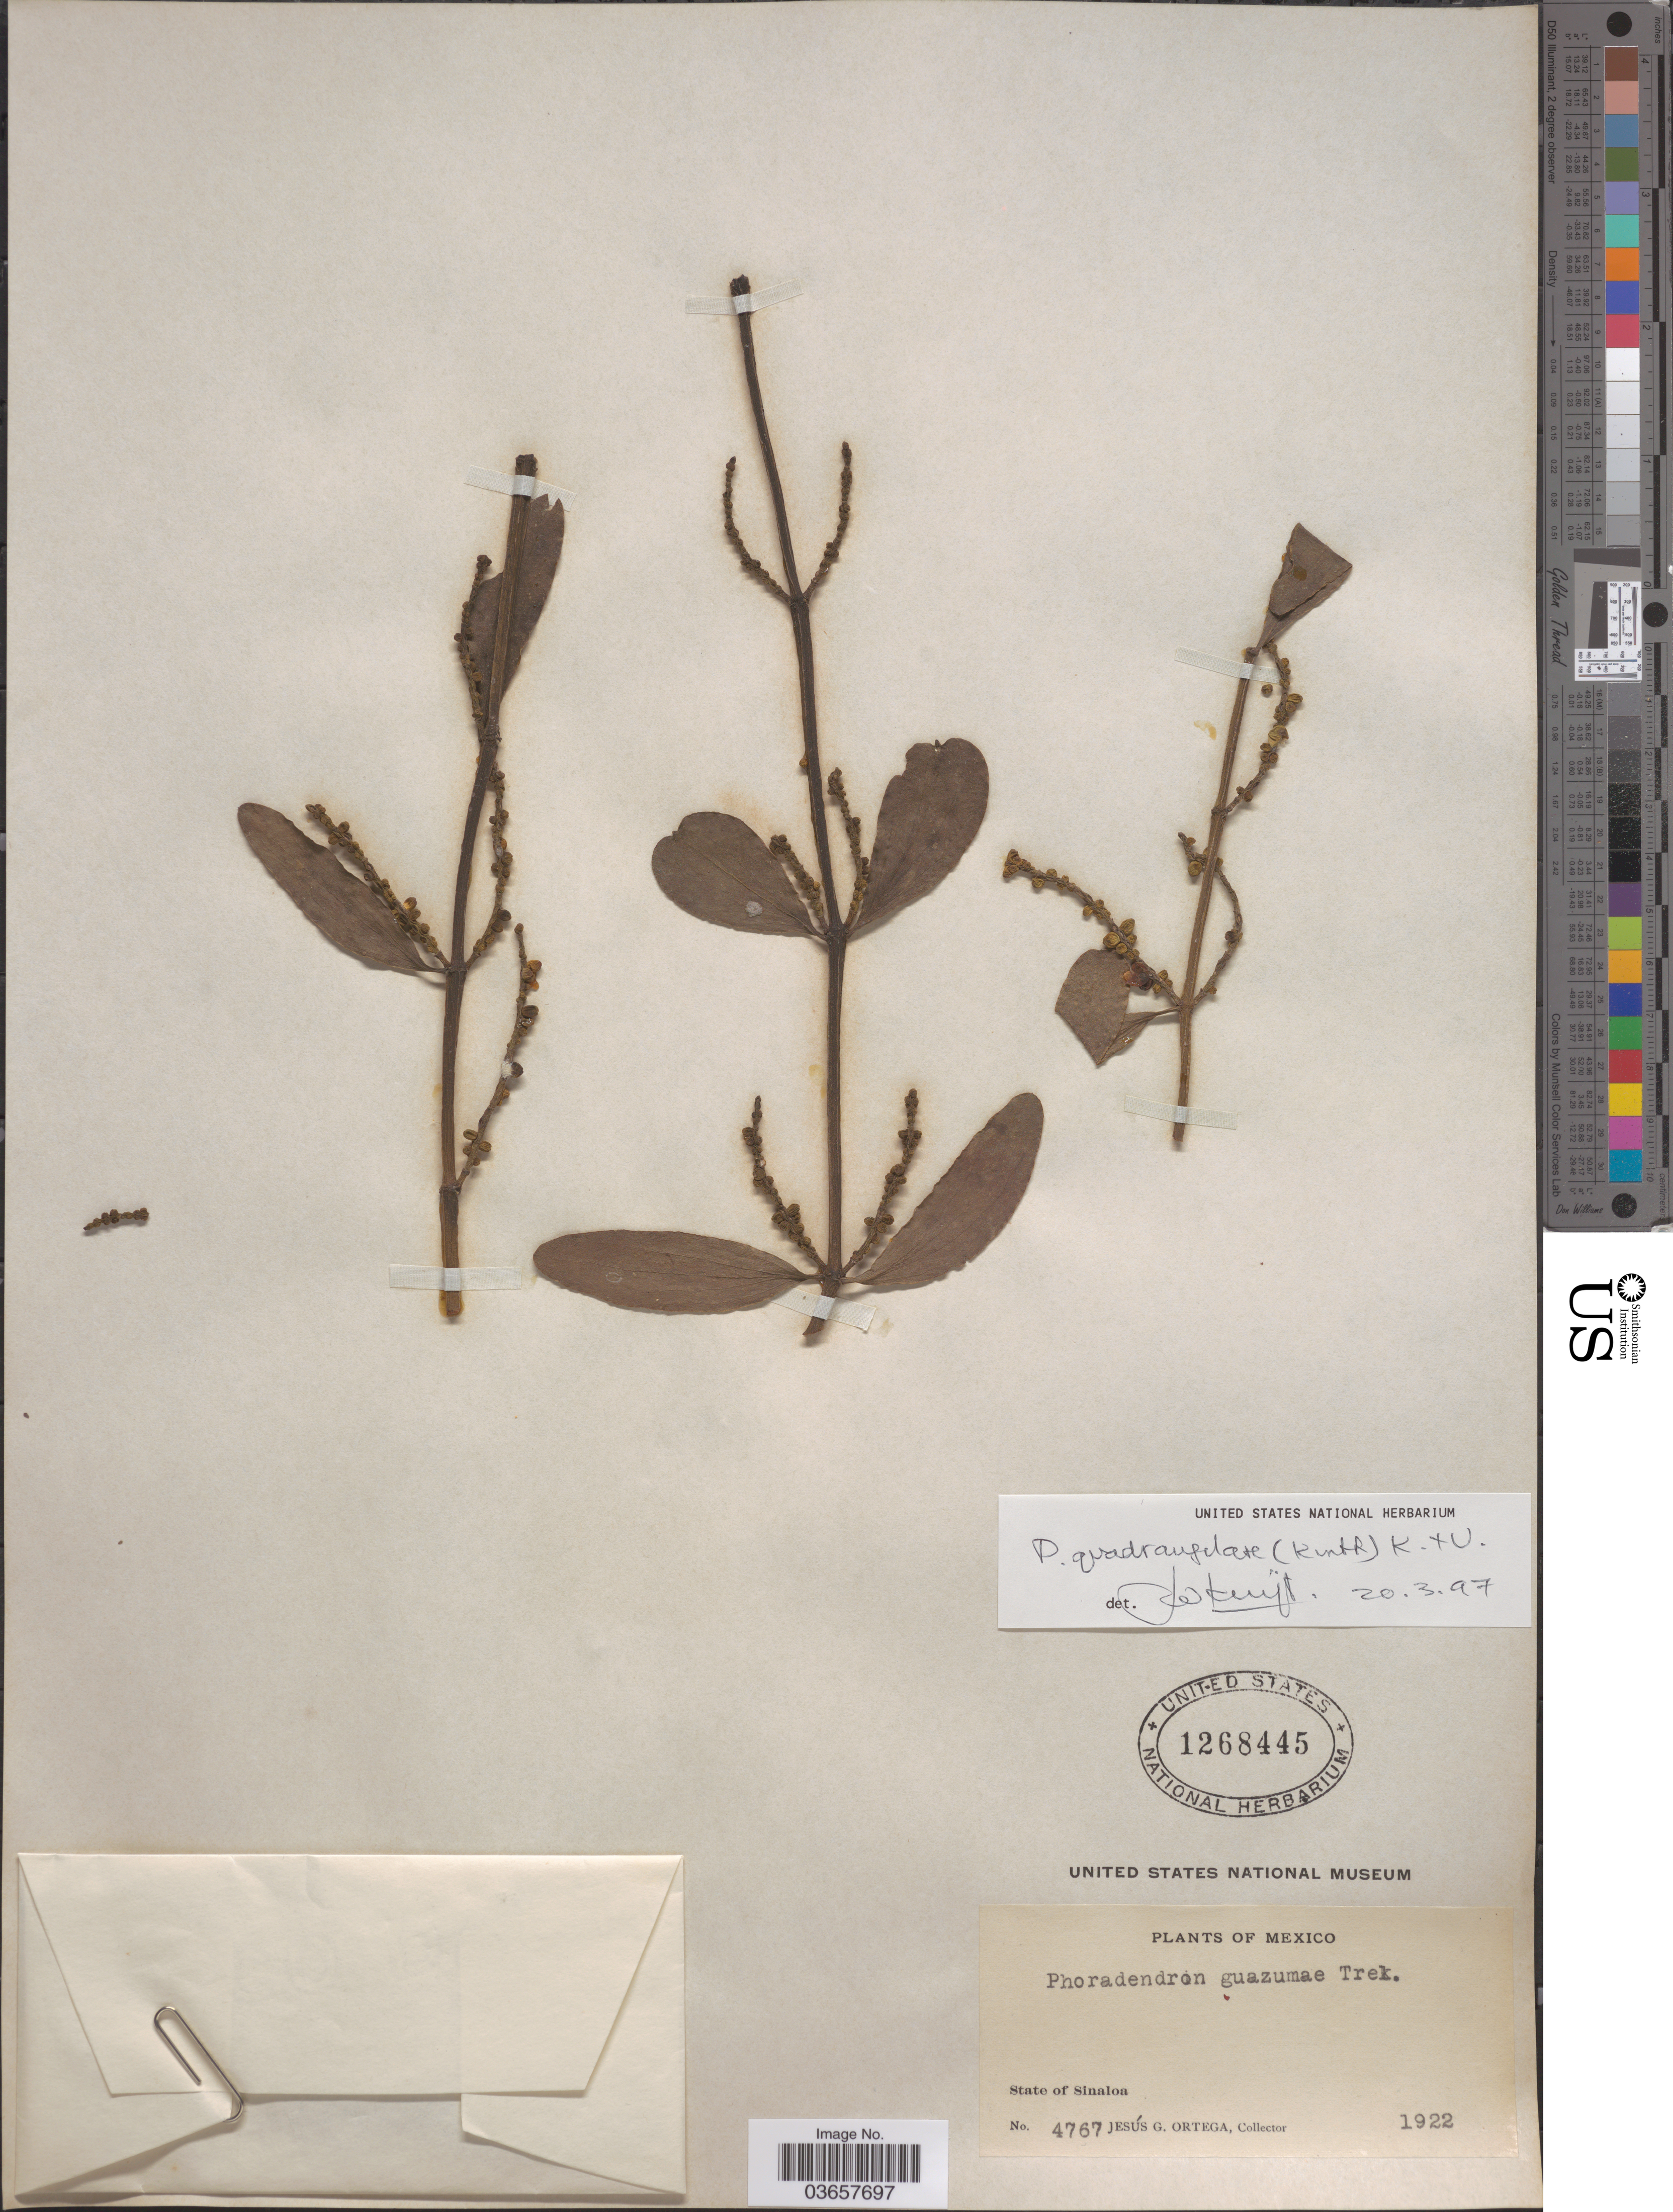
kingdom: Plantae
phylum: Tracheophyta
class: Magnoliopsida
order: Santalales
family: Viscaceae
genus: Phoradendron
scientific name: Phoradendron quadrangulare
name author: (Kunth) Griseb.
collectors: J. Ortega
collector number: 4767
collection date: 1922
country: Mexico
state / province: Sinaloa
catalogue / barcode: US 1268445